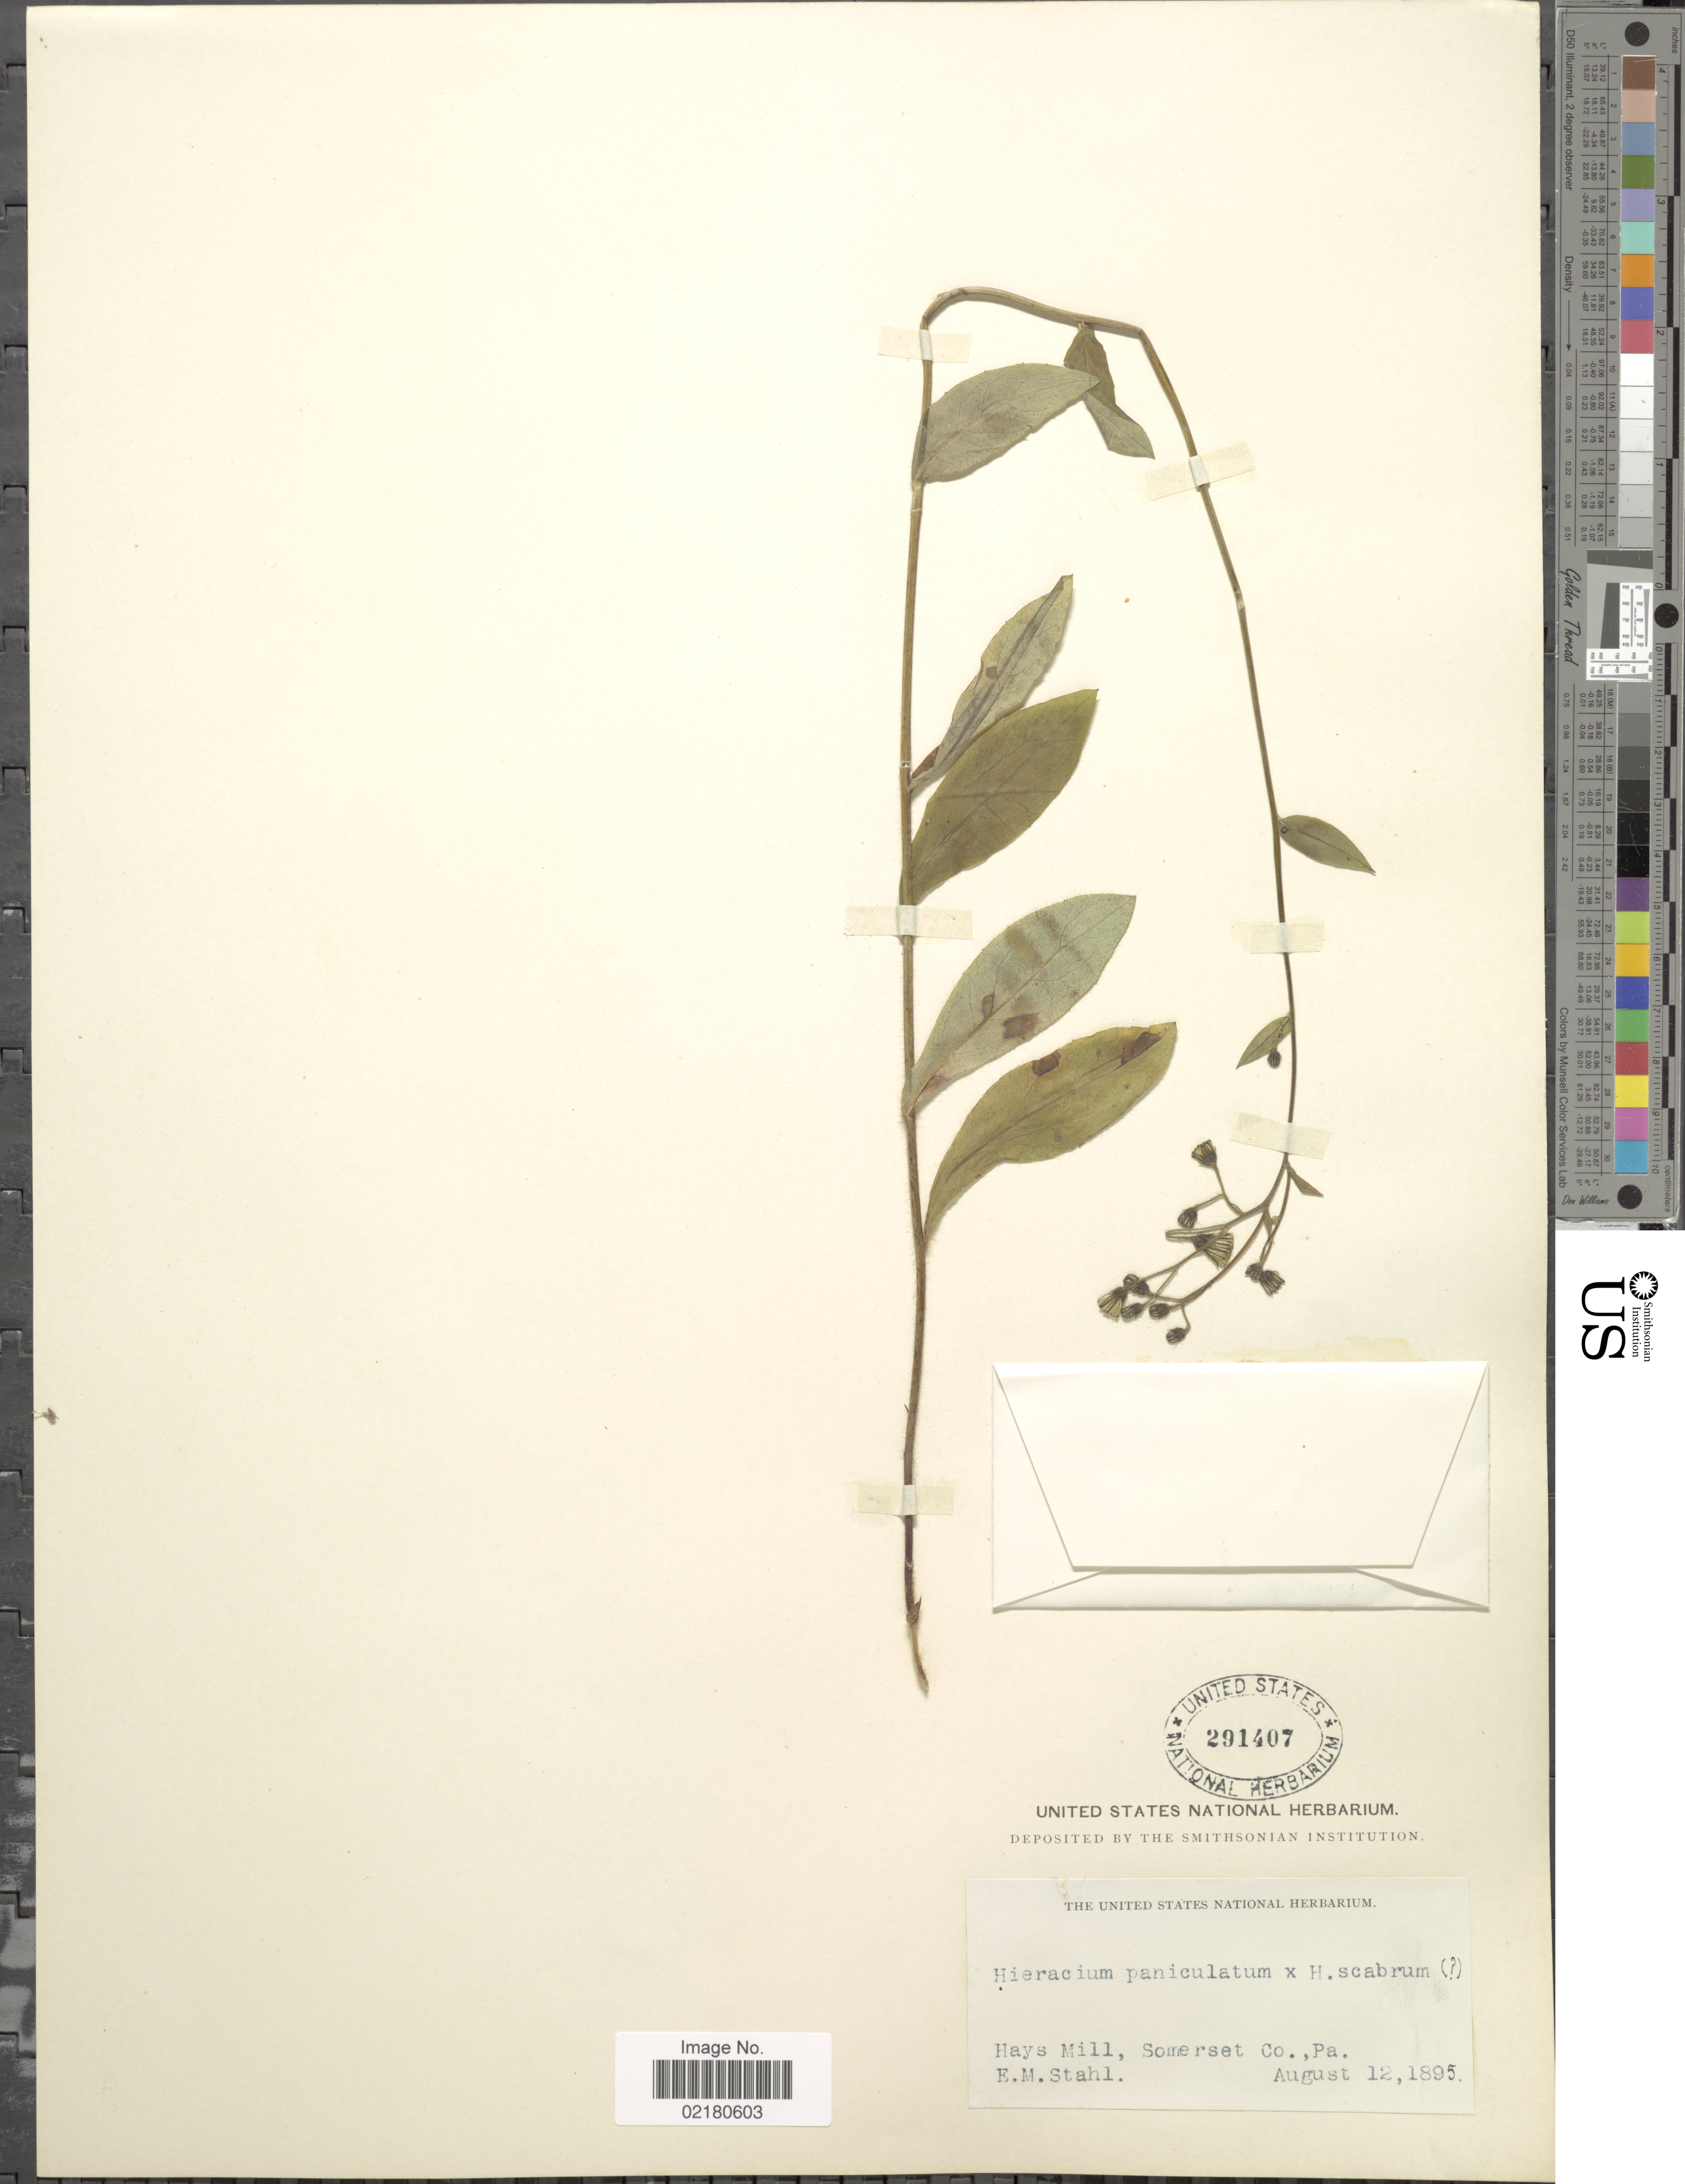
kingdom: Plantae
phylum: Tracheophyta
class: Magnoliopsida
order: Asterales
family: Asteraceae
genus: Hieracium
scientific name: Hieracium paniculatum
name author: L.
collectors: E. Stahl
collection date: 1895-08-12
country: United States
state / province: Pennsylvania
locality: Hays Mill, Somerset Co.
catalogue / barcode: US 291407